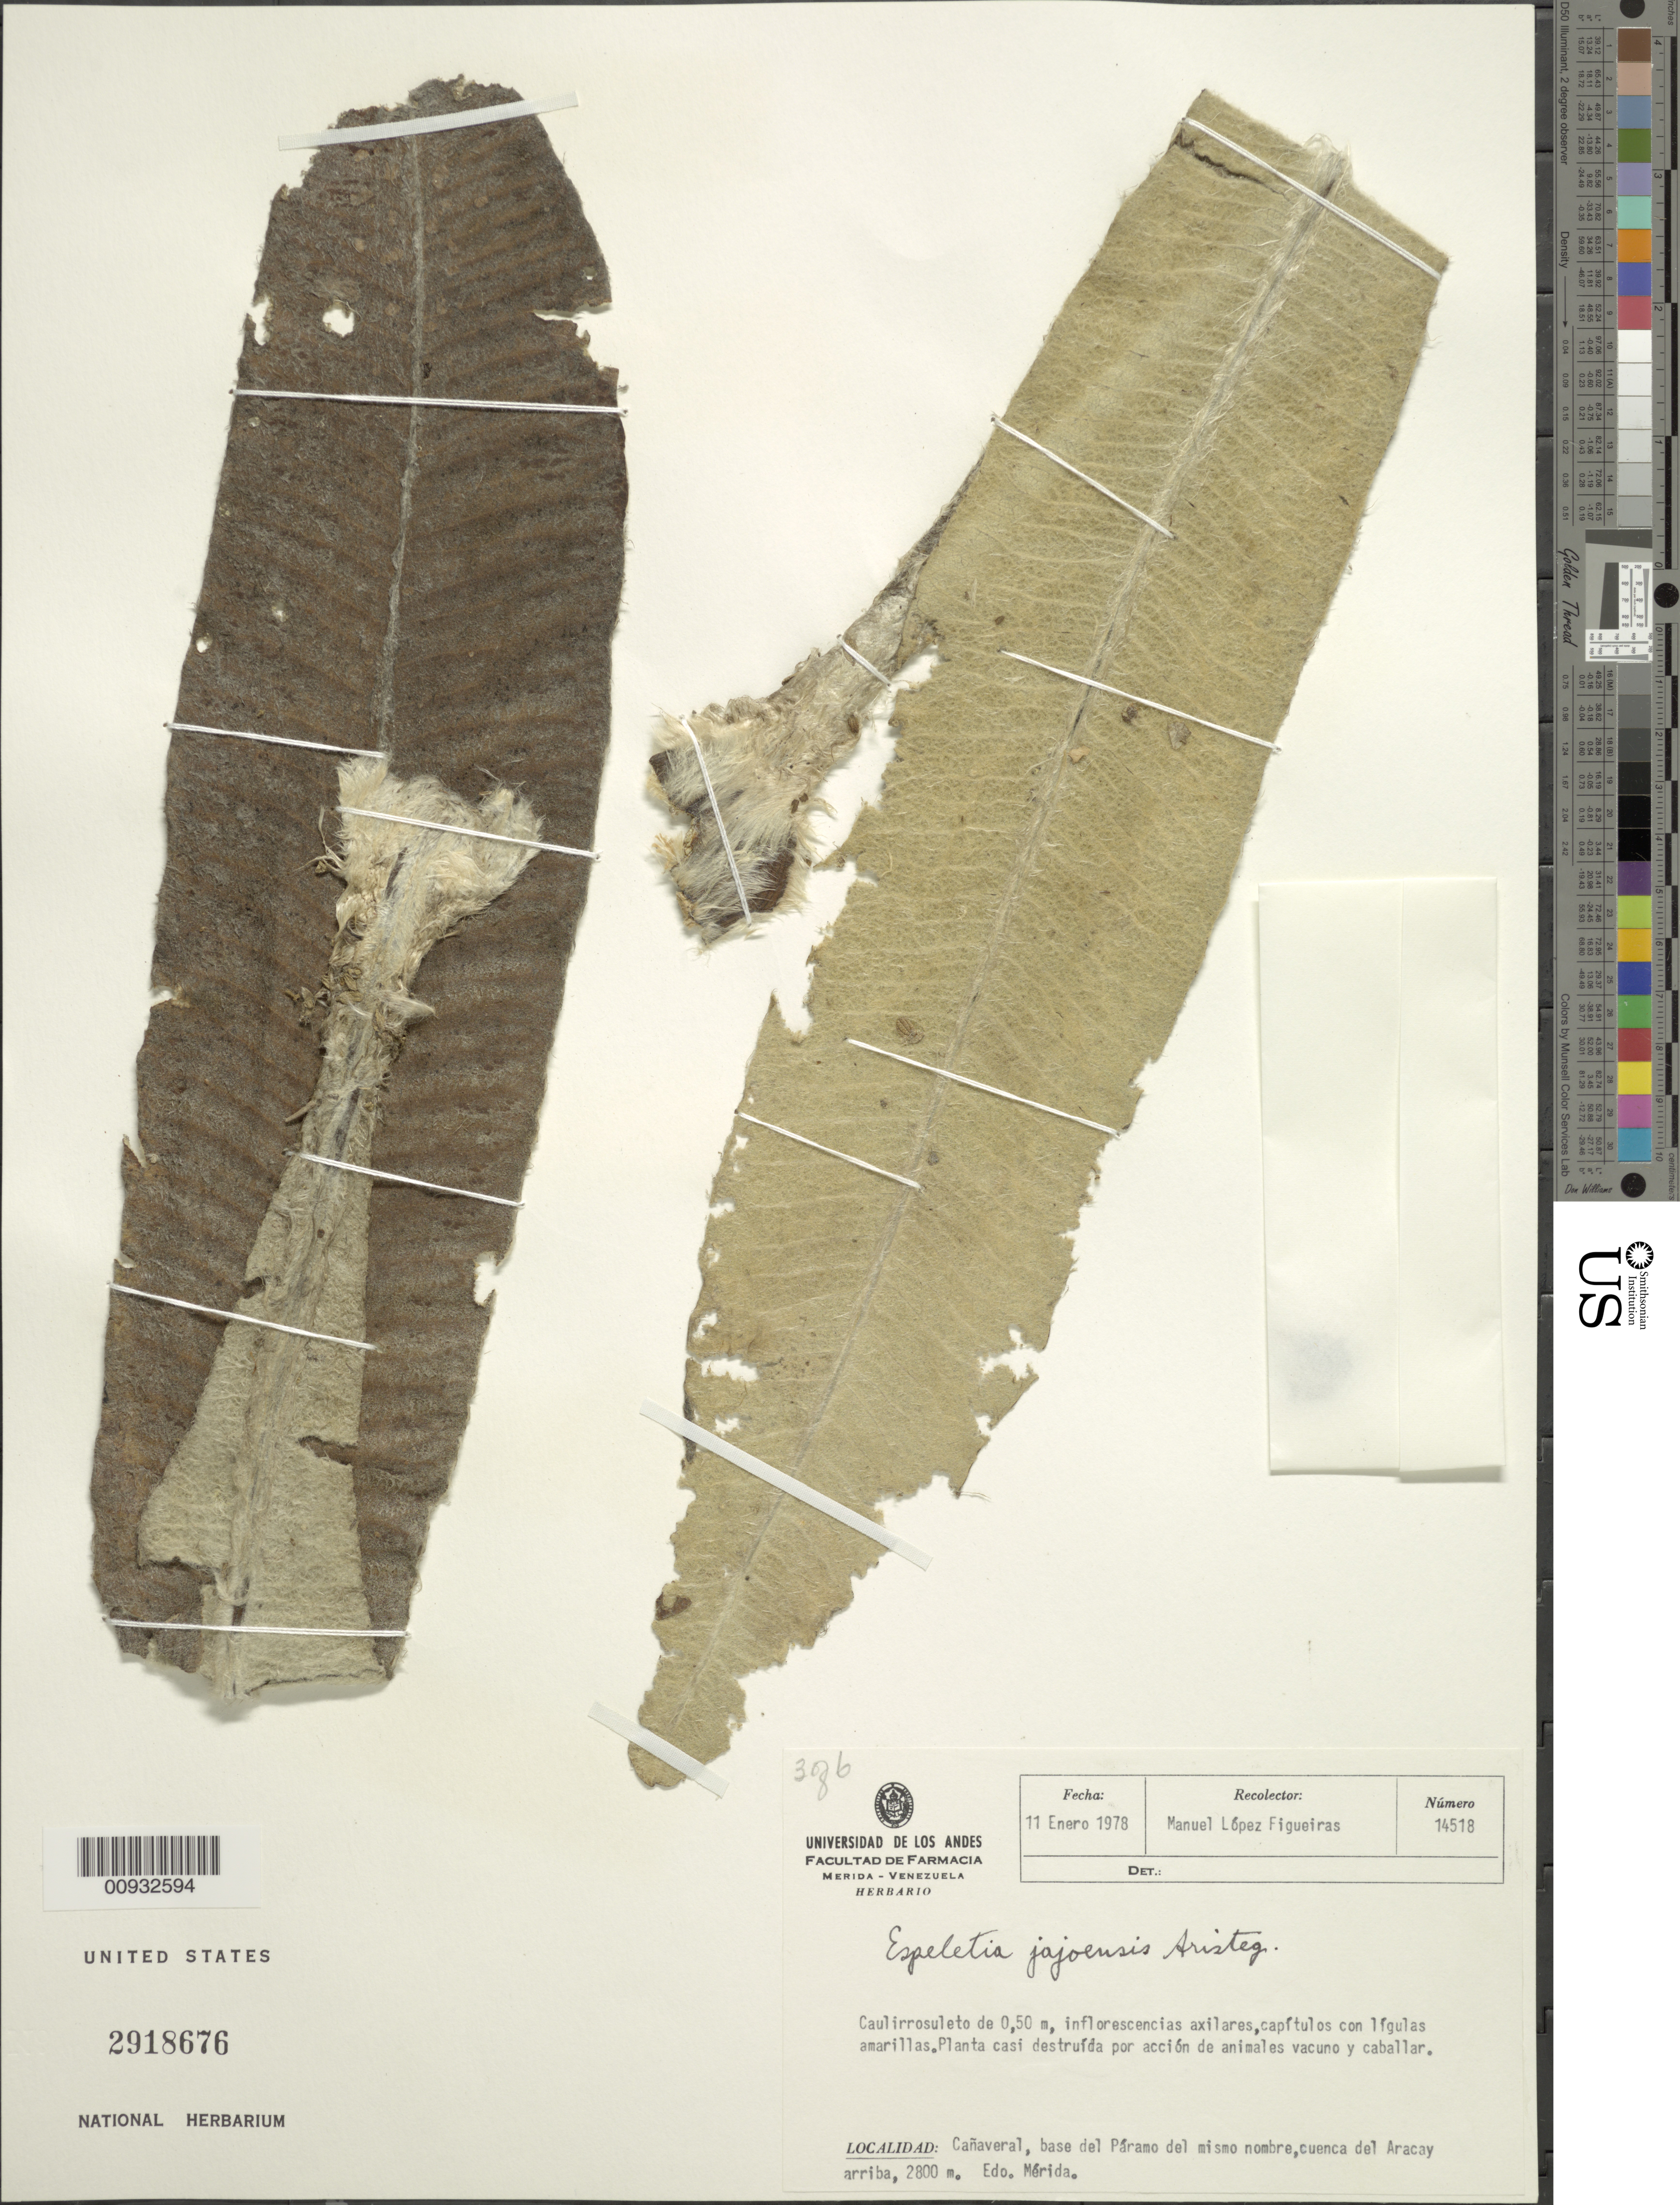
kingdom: Plantae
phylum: Tracheophyta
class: Magnoliopsida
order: Asterales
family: Asteraceae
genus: Espeletia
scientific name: Espeletia jajoensis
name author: Aristeg.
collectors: M. López Figueiras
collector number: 14518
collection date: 1978-01-11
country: Venezuela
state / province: Mérida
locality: Canaveral, base del Paramo del mismo nombre, cuenca del Aracay arriba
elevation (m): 2800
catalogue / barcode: US 2918676